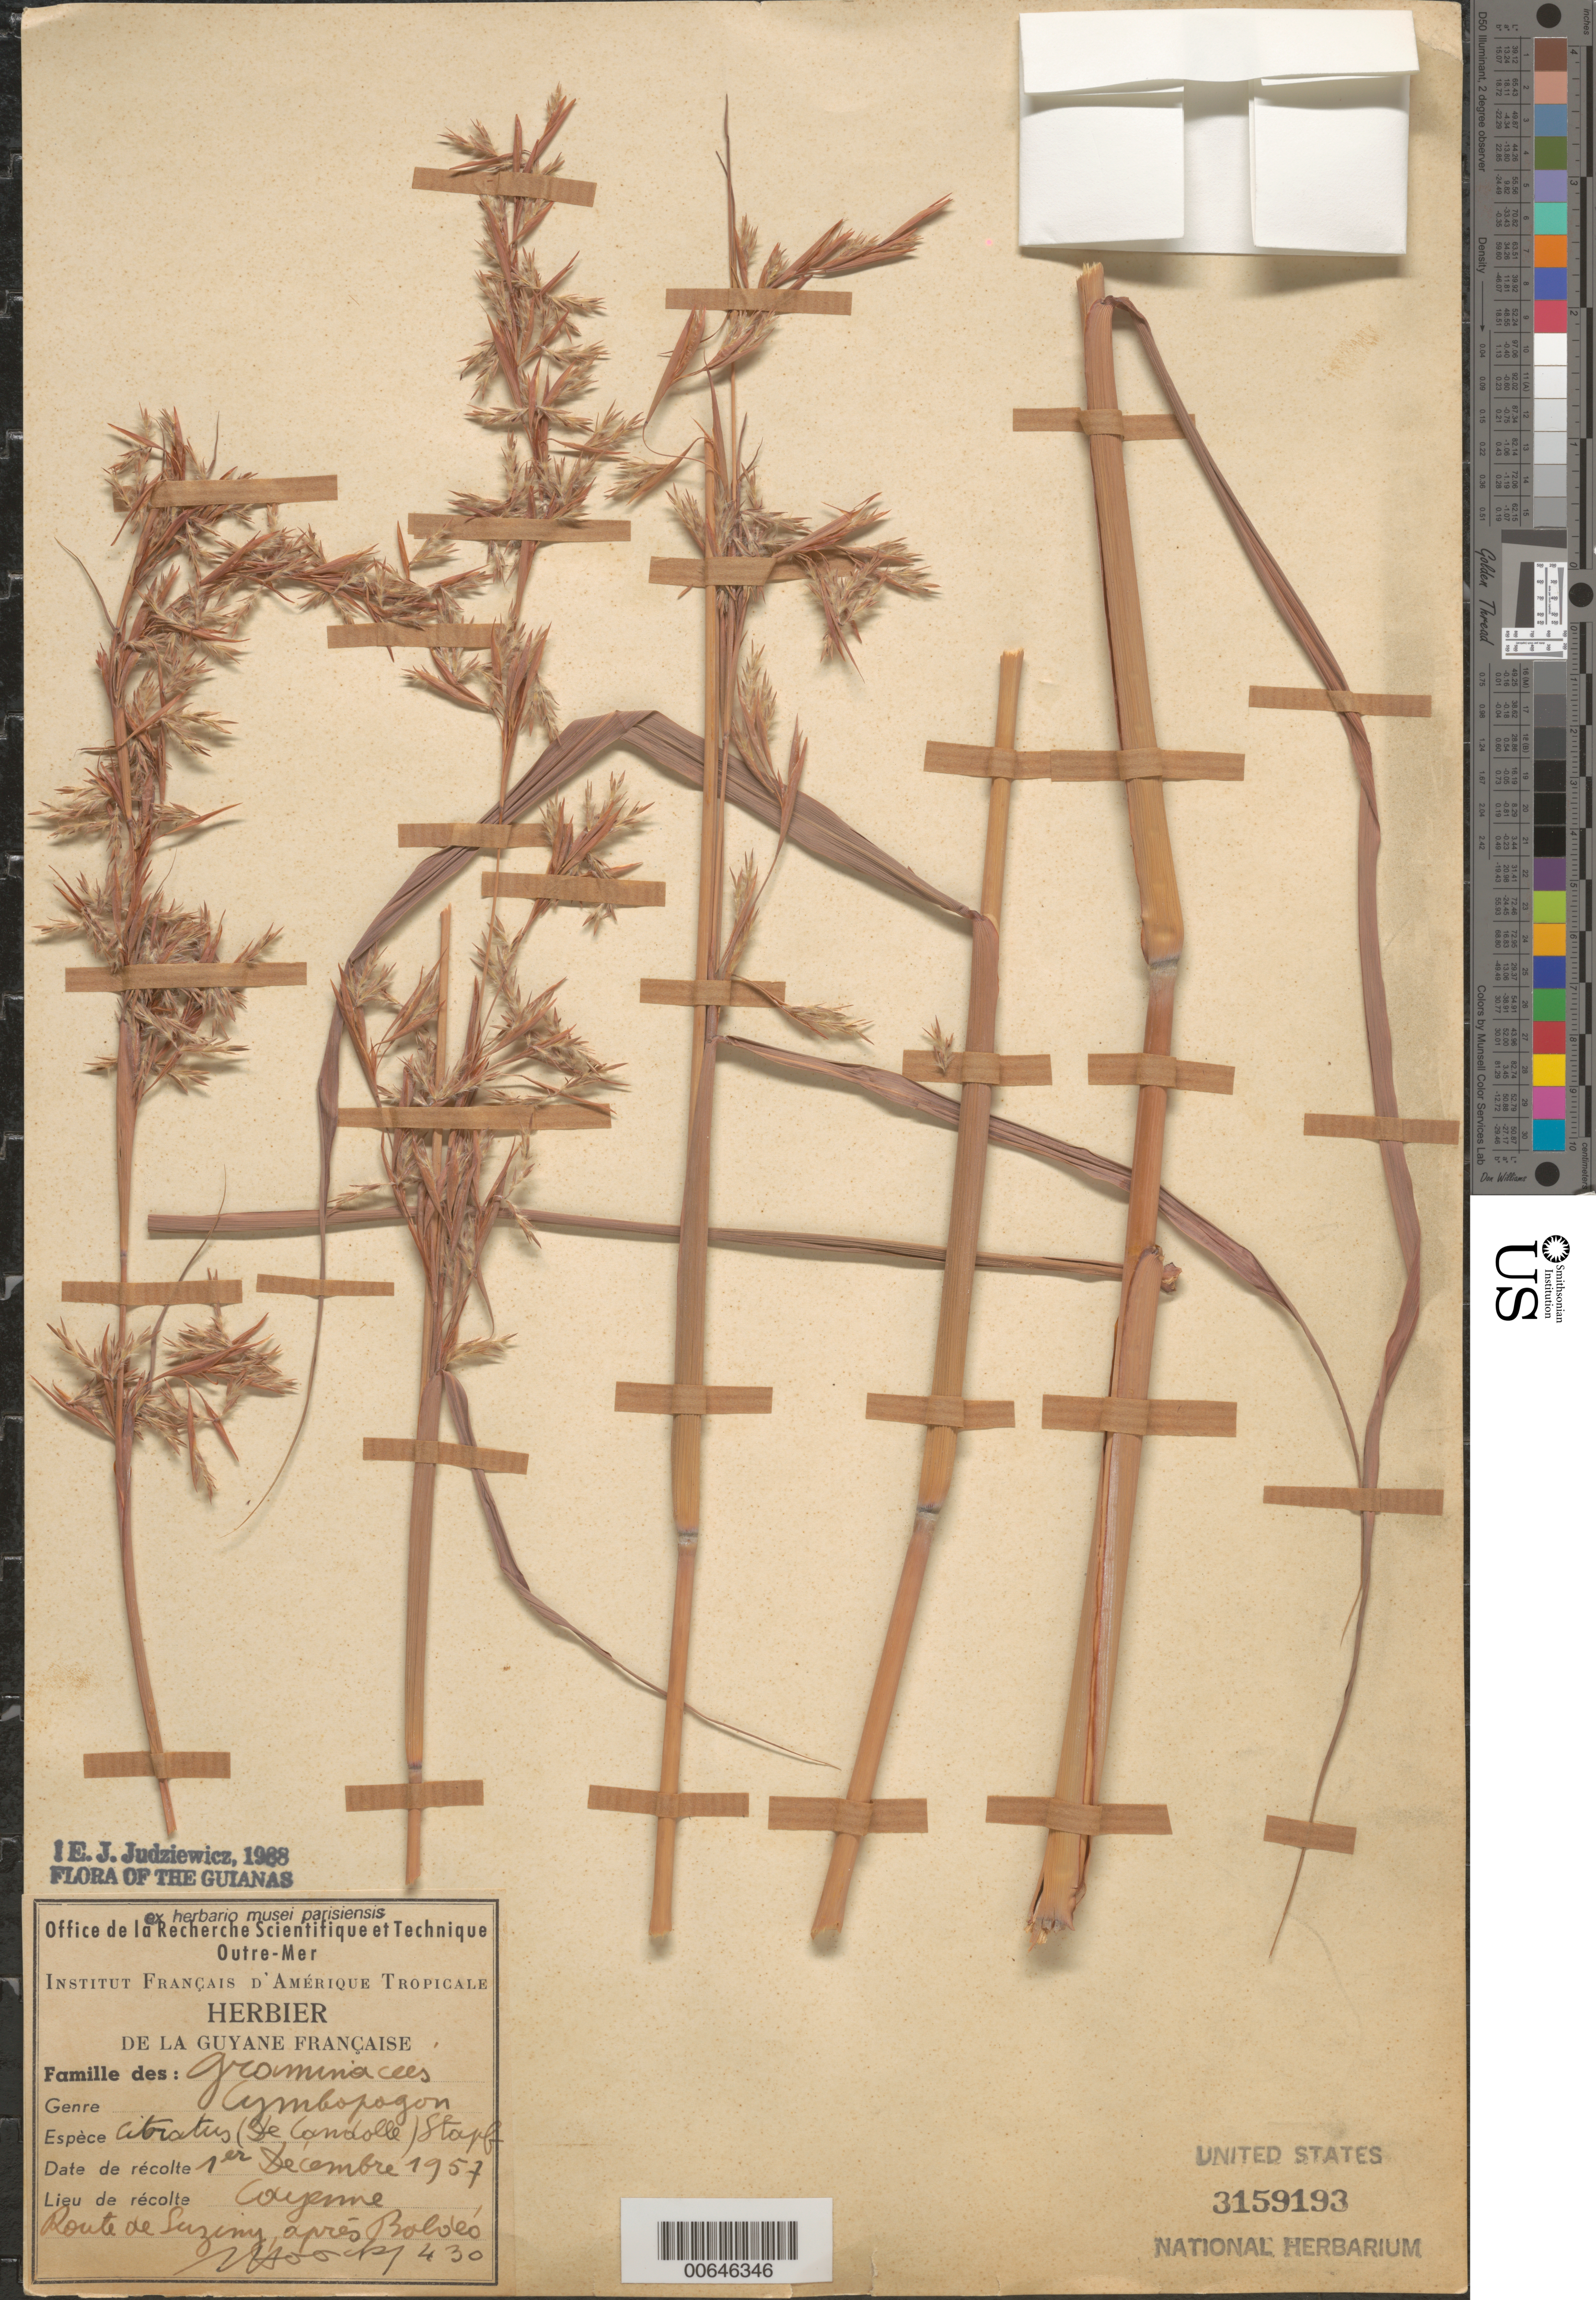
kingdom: Plantae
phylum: Tracheophyta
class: Liliopsida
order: Poales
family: Poaceae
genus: Cymbopogon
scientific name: Cymbopogon citratus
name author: (DC.) Stapf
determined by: Judziewicz, E. J.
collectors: J. Hoock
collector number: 430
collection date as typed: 1-Dec-57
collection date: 1957-12-01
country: French Guiana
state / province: Cayenne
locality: Cayenne, Route de Suziny apres Balobo?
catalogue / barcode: US 3159193